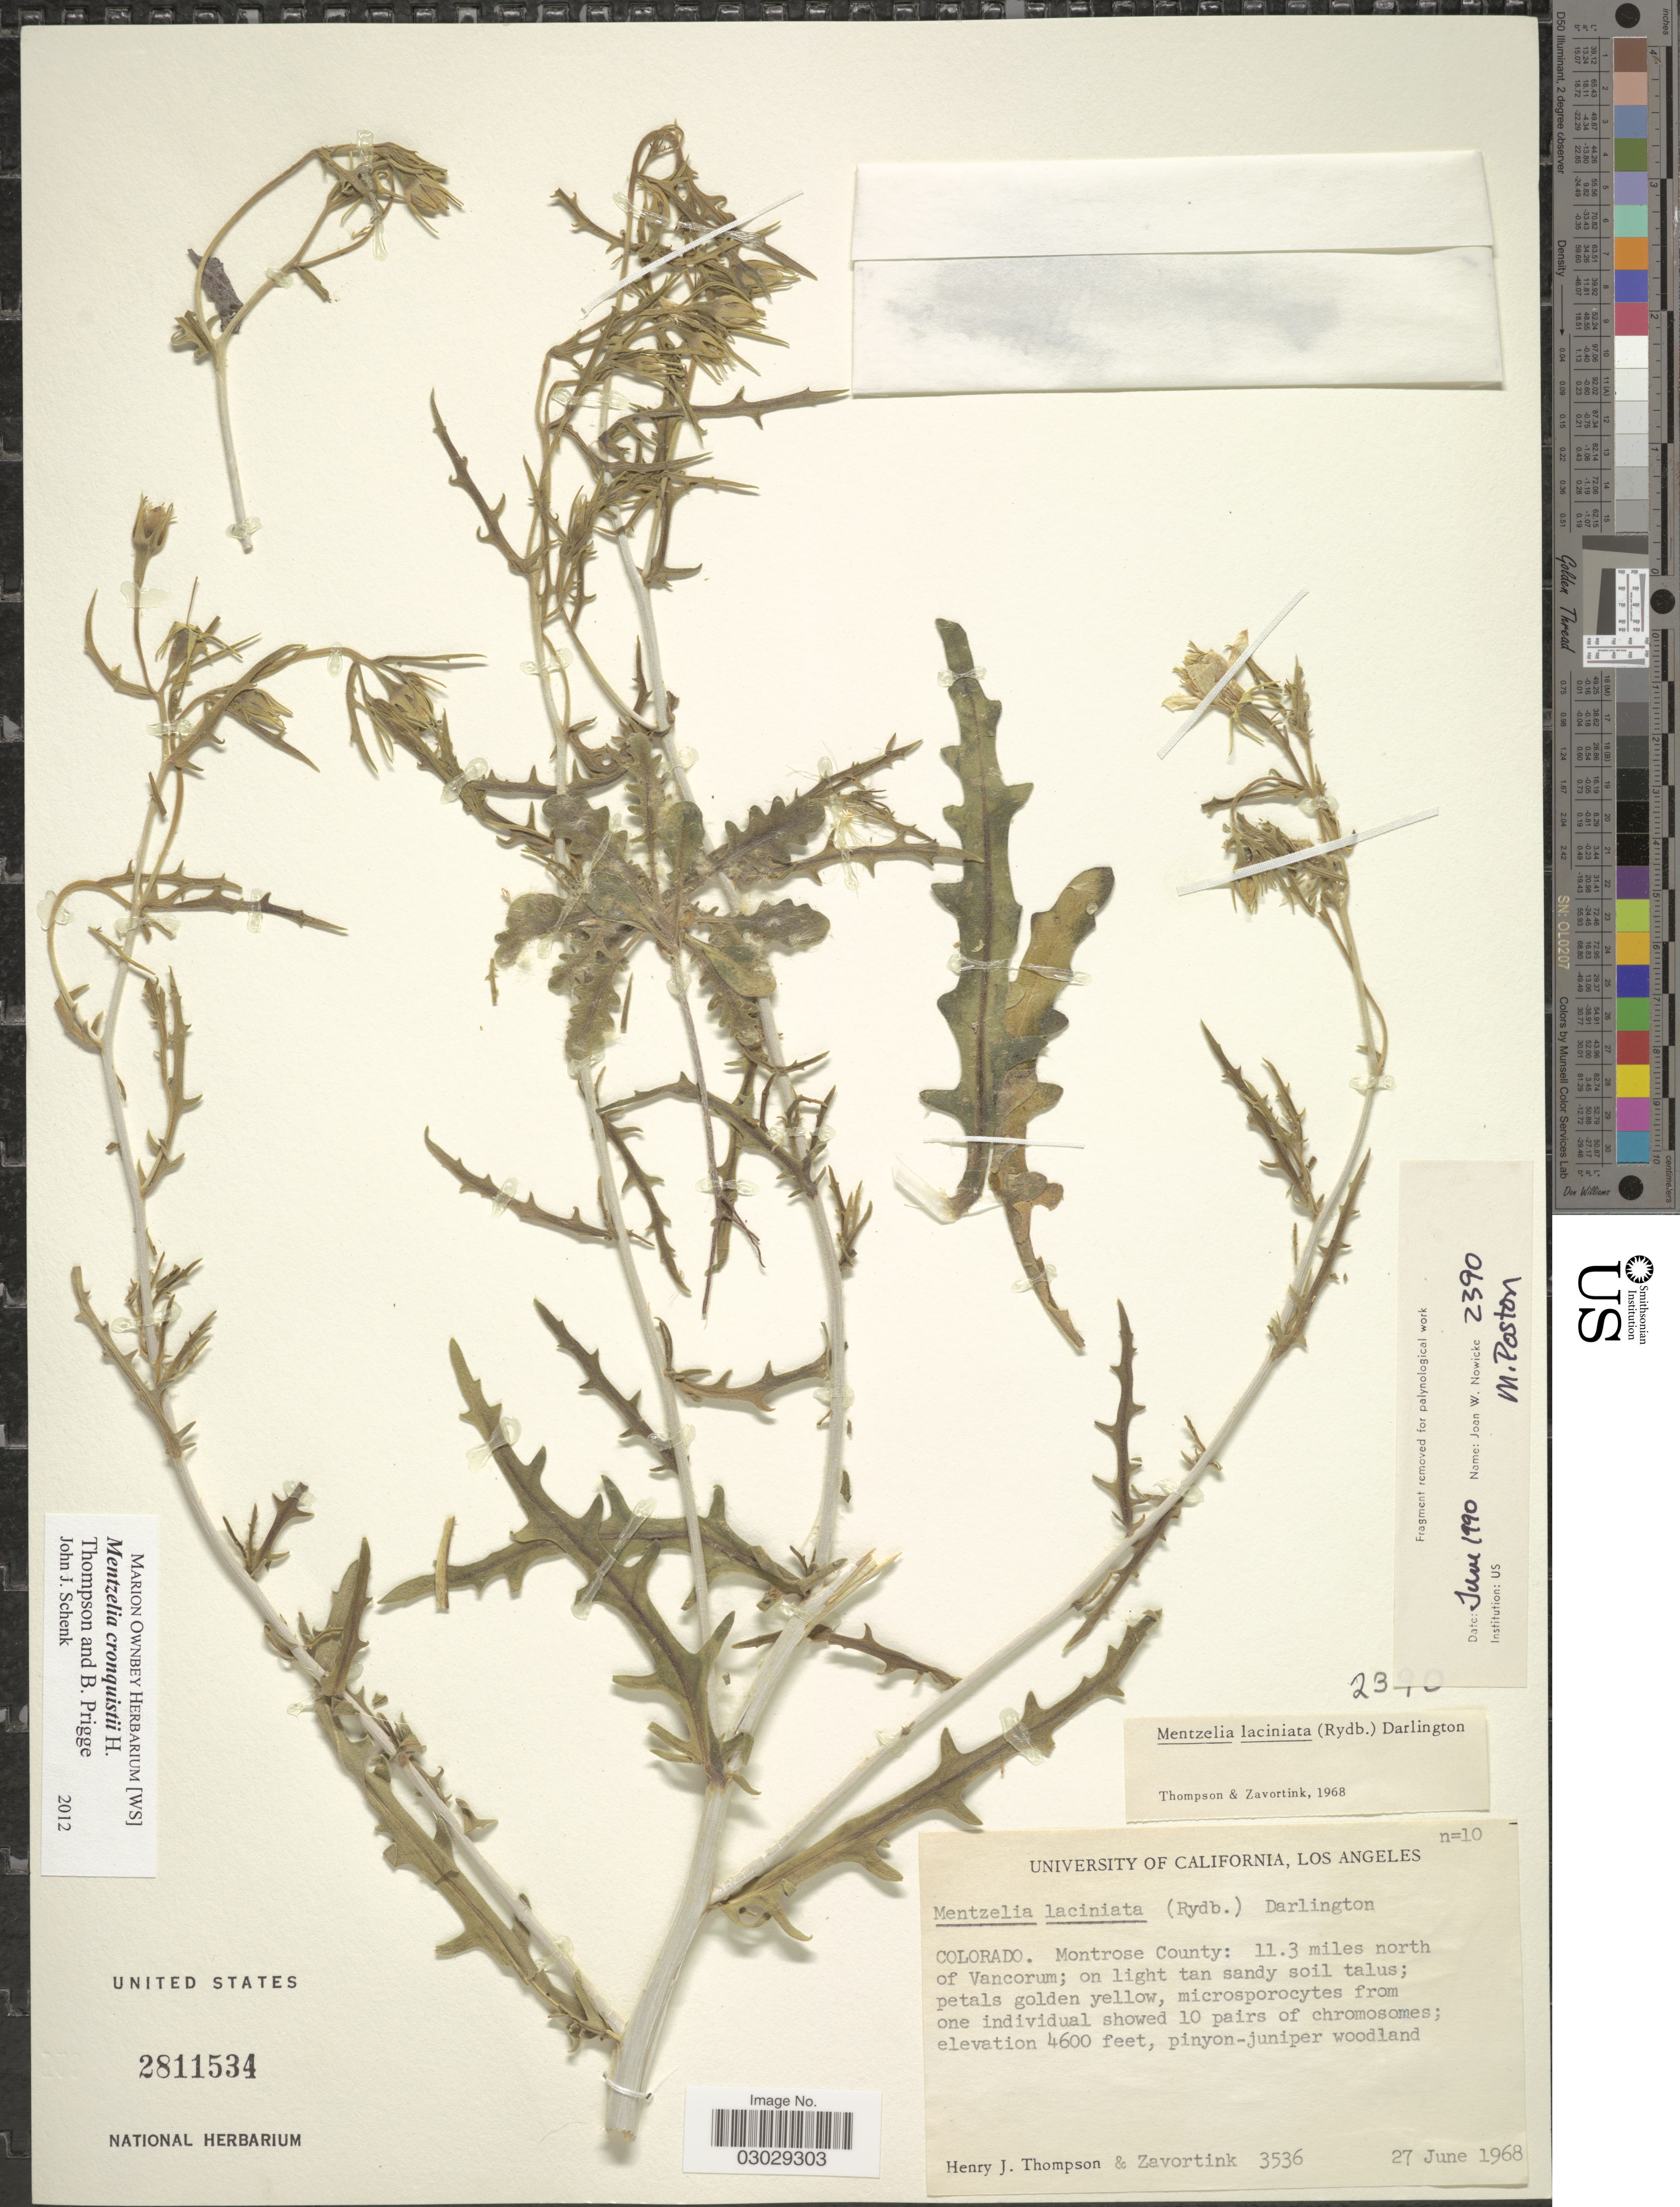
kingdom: Plantae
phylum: Tracheophyta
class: Magnoliopsida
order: Cornales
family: Loasaceae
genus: Mentzelia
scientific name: Mentzelia cronquistii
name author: H.J. Thomps. & Prigge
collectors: H. J. Thompson & Zavortink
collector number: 3536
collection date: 1968-06-27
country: United States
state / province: Colorado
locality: Montrose County: 11.3 miles north of Vancorum.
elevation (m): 1402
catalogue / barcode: US 2811534